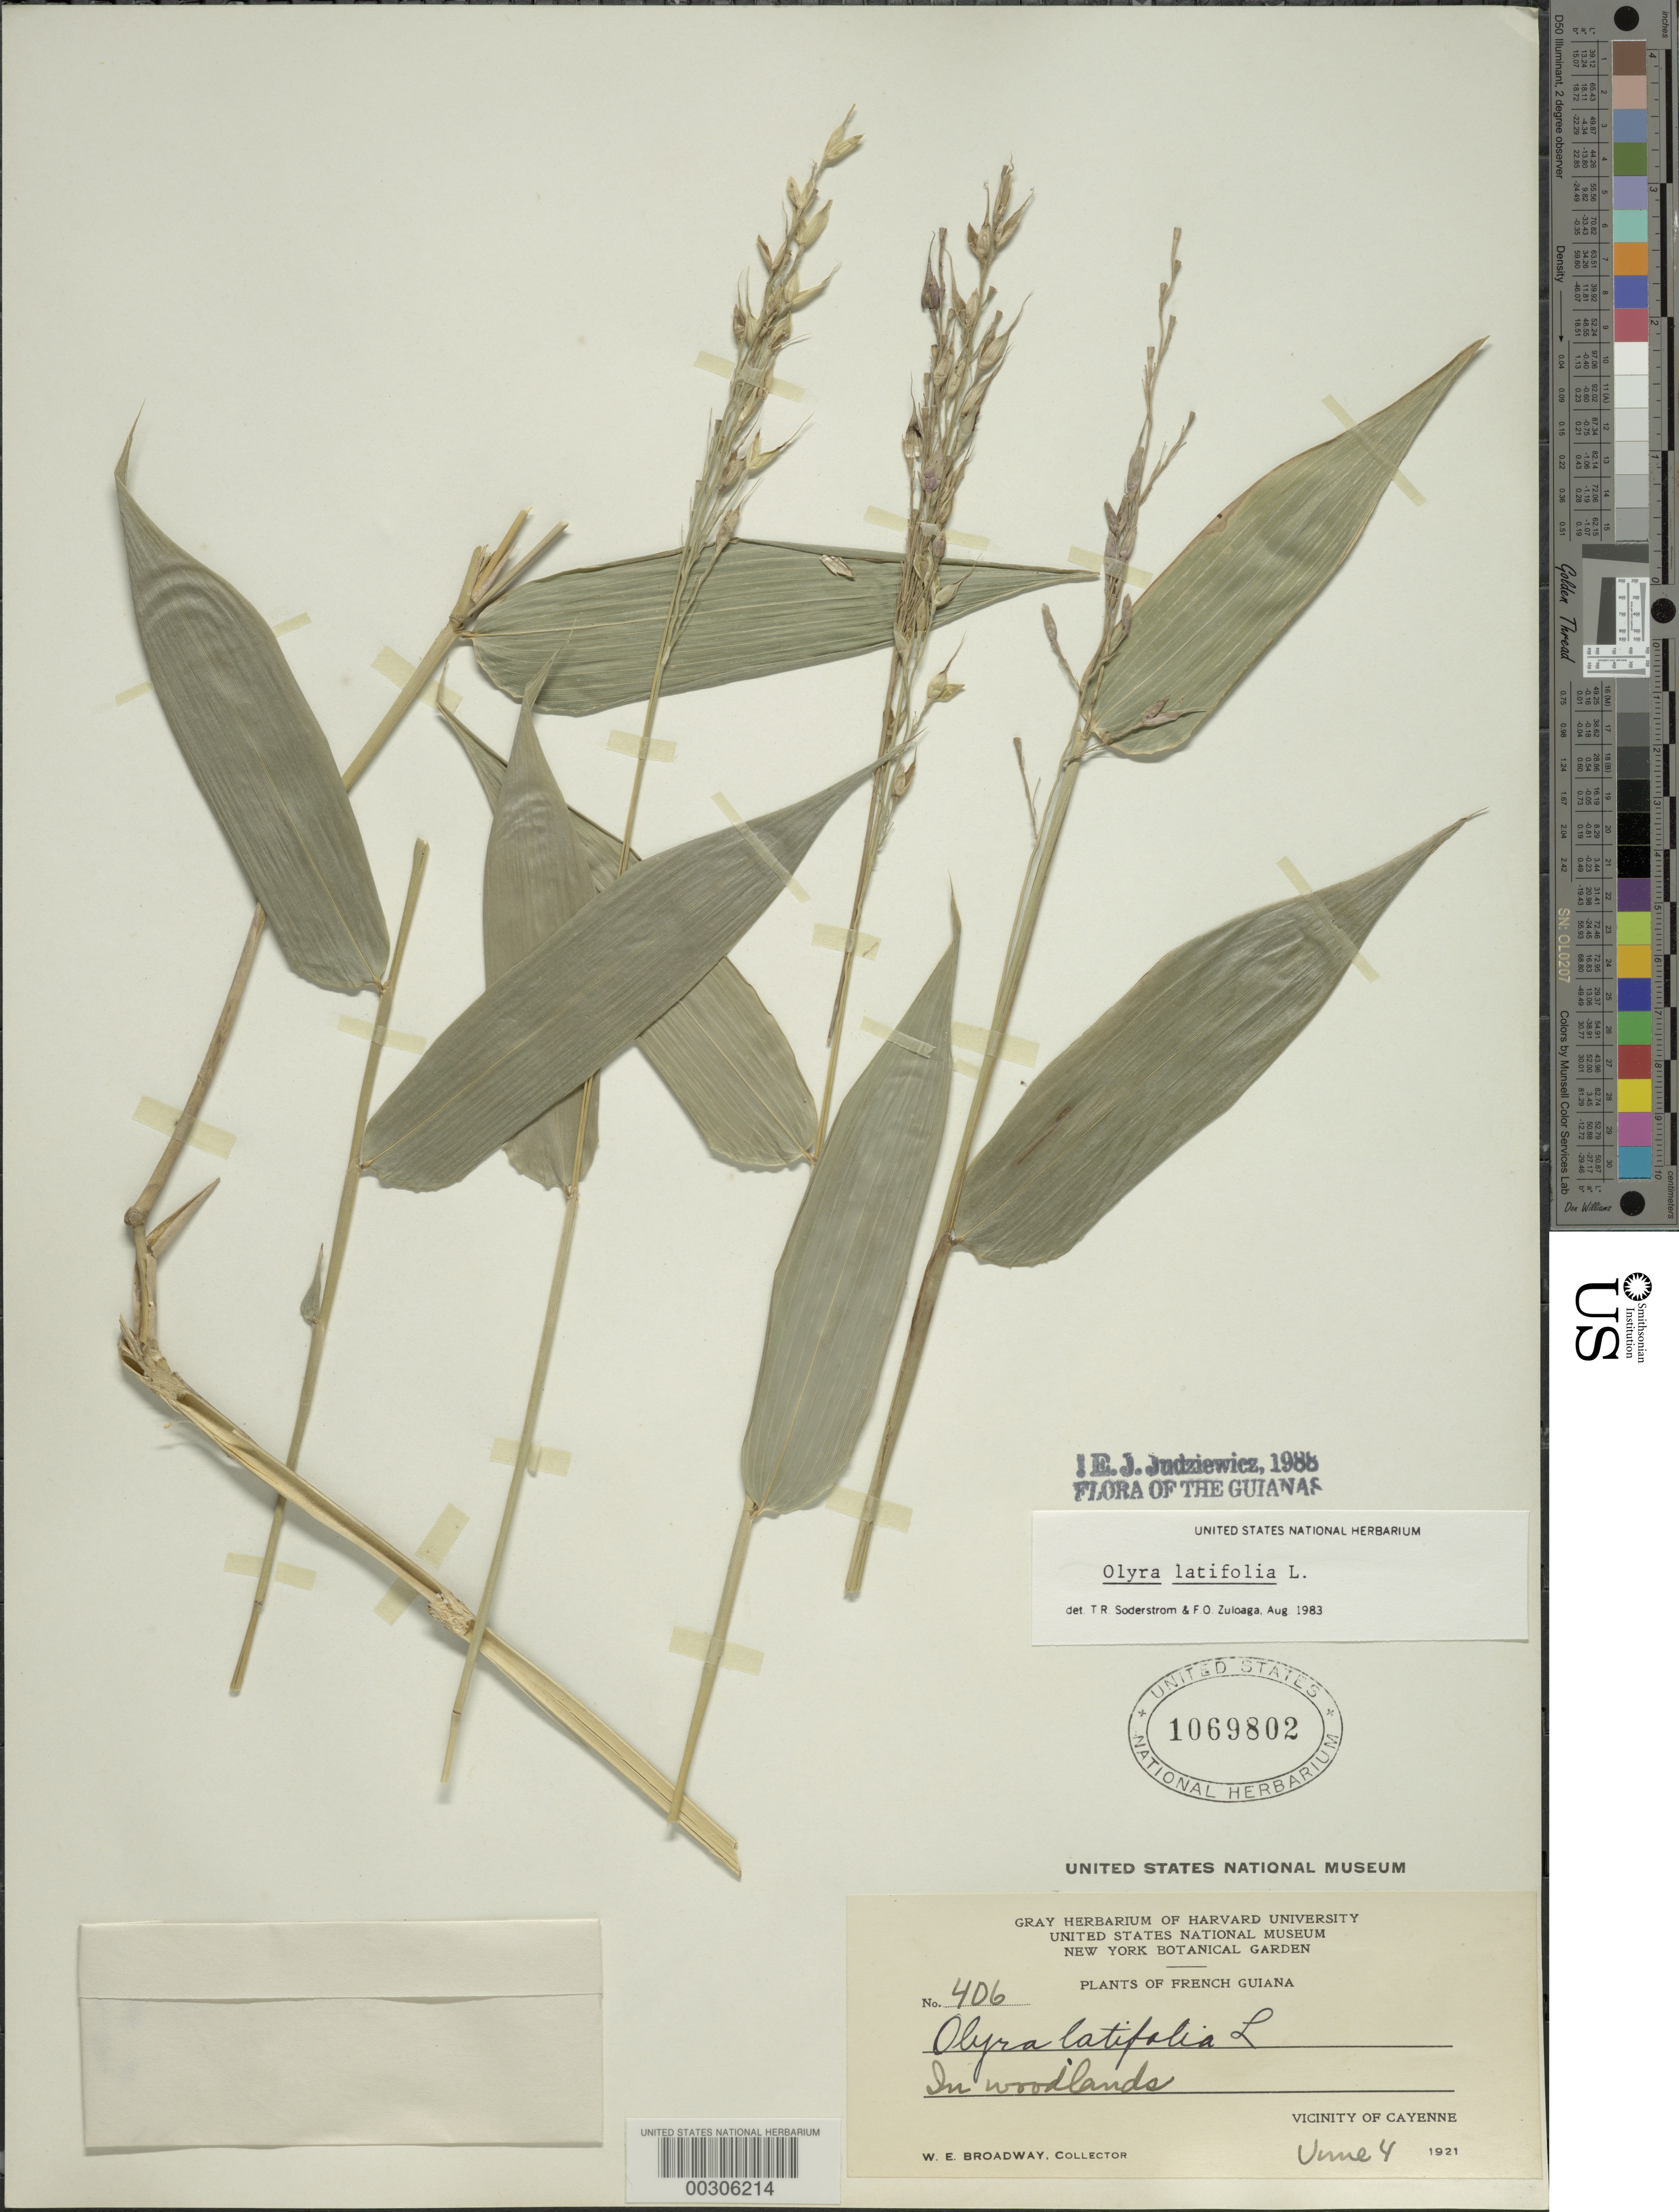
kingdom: Plantae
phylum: Tracheophyta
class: Liliopsida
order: Poales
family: Poaceae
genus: Olyra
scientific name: Olyra latifolia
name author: L.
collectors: W. E. Broadway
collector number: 406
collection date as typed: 04 Jun 1921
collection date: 1921-06-04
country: French Guiana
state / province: Cayenne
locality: Cayenne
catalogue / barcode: US 1069802